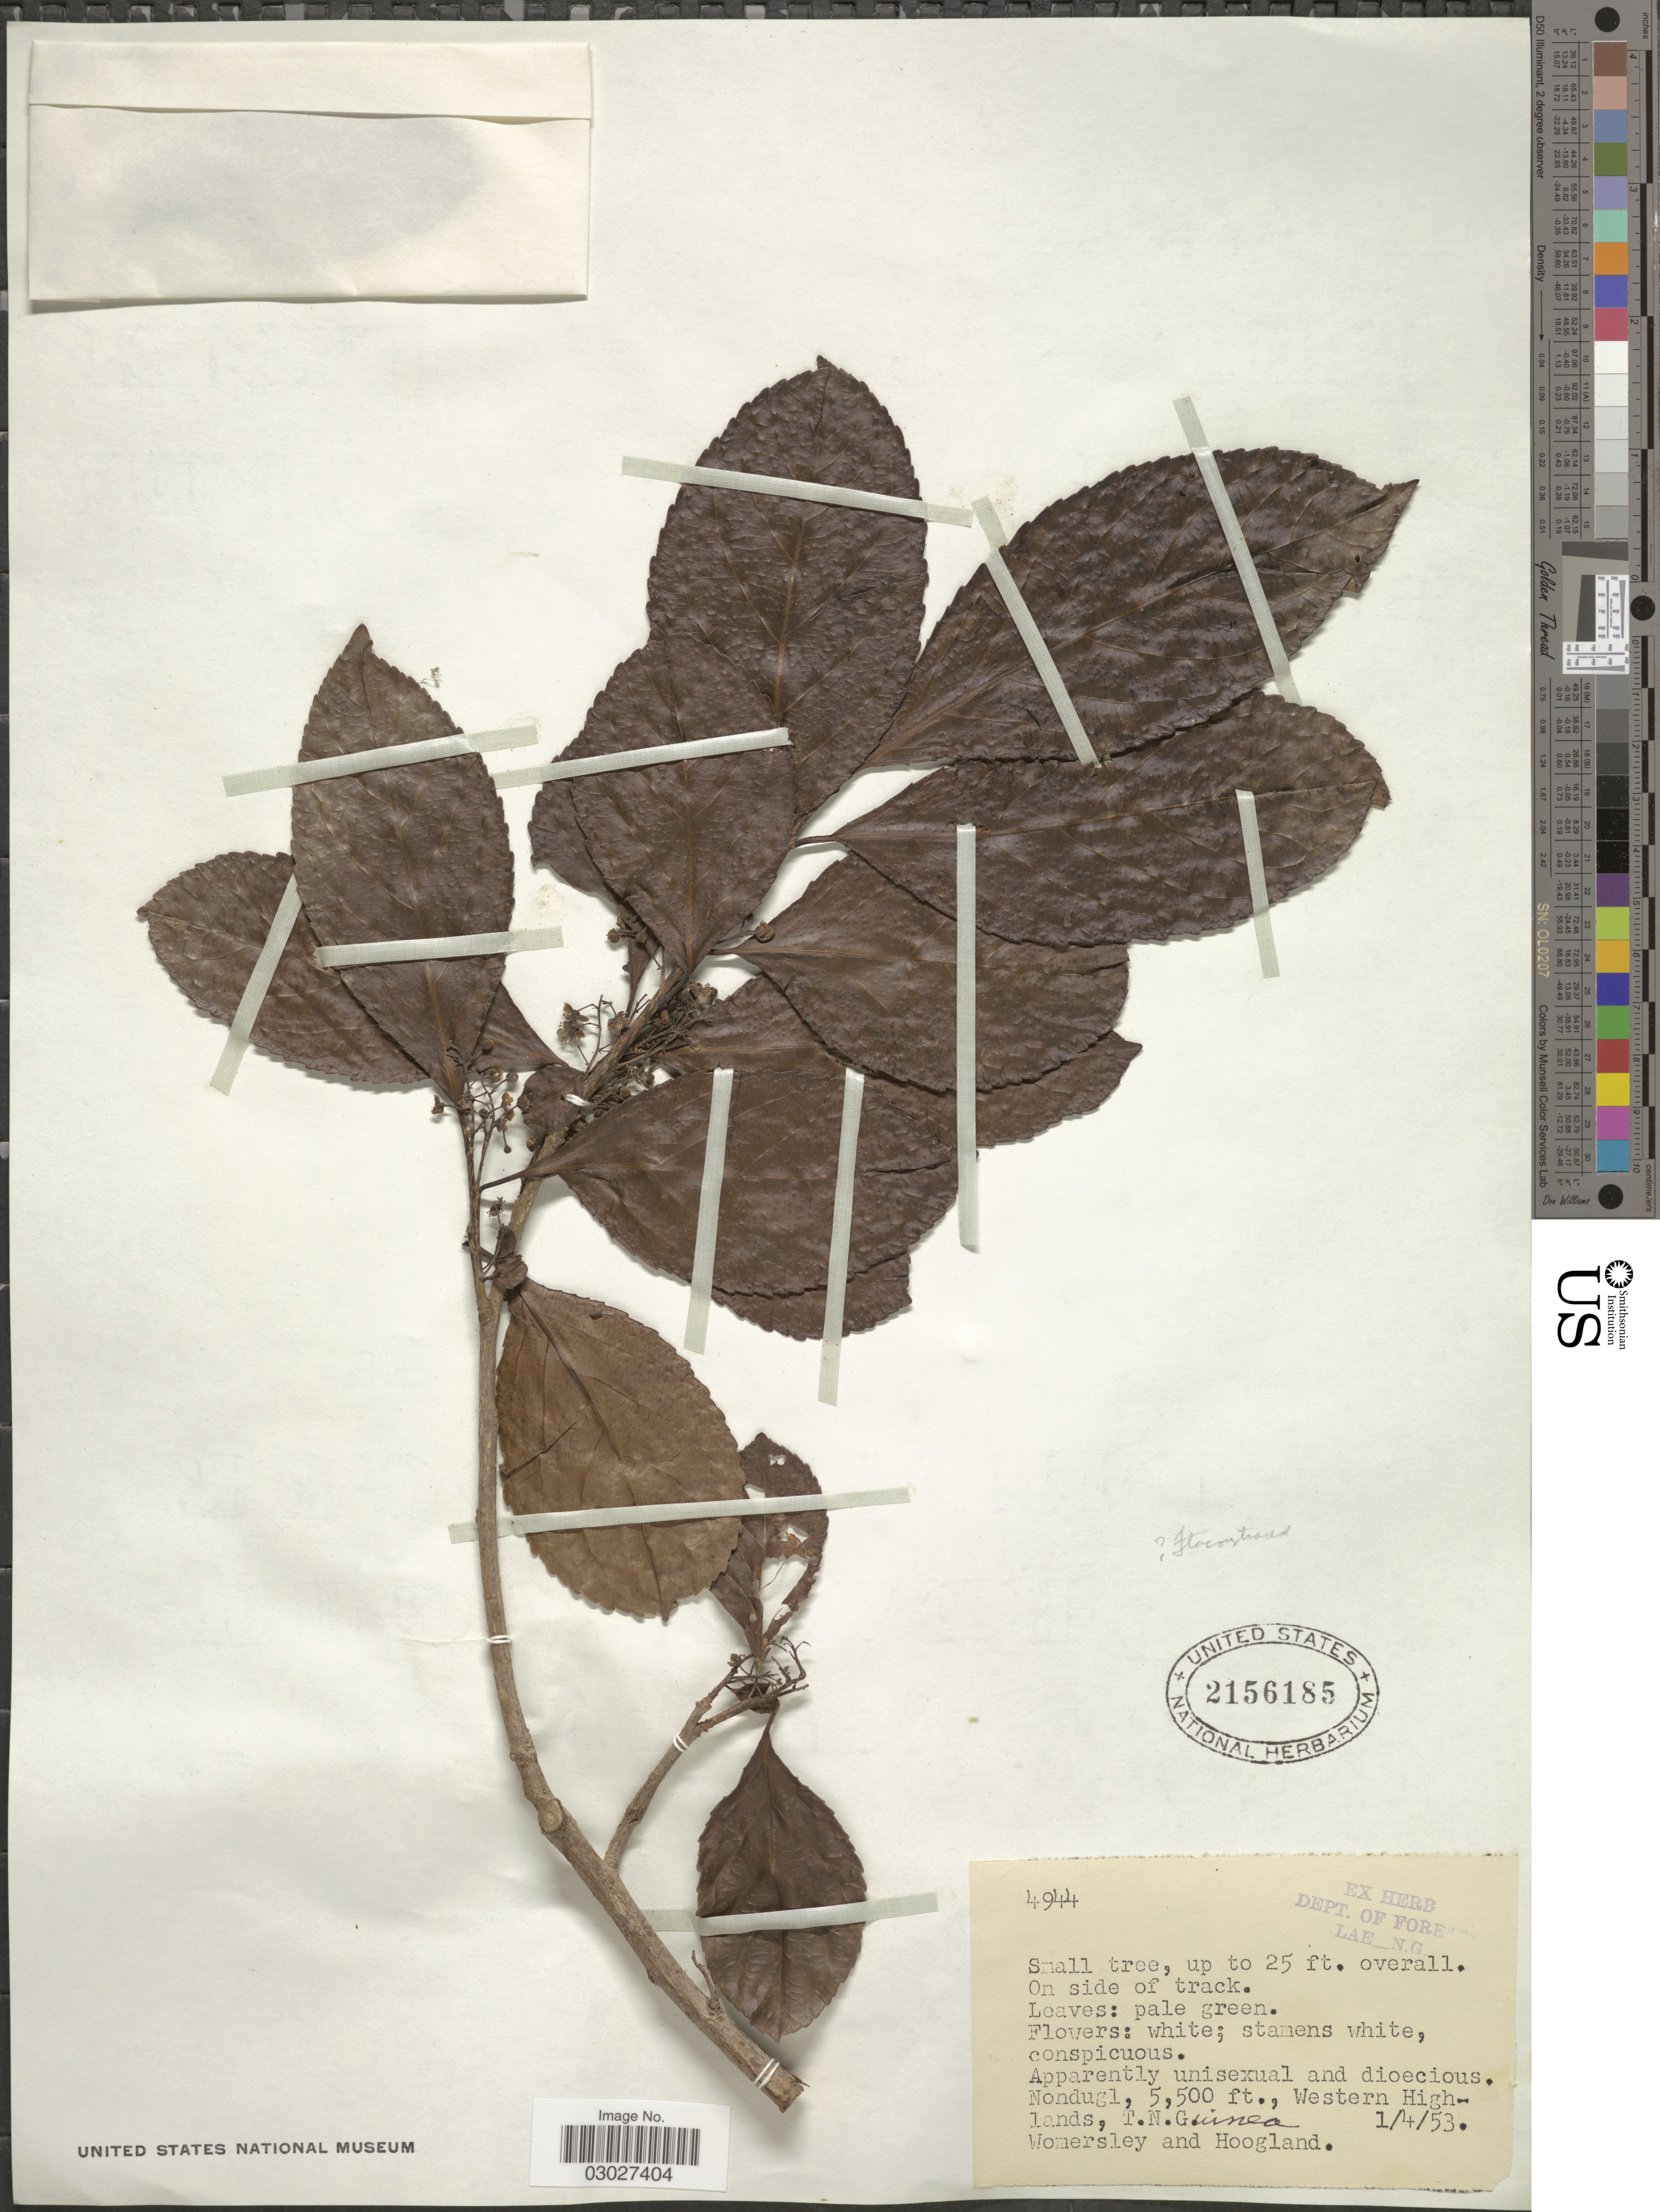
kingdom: Plantae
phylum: Tracheophyta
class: Magnoliopsida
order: Malpighiales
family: Salicaceae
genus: Xylosma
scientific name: Xylosma sumatrana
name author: Slooten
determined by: Sleumer, H. O.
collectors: Womersley & Hoogland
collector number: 4944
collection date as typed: Transcribed d/m/y: 1/4/53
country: Papua New Guinea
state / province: Manus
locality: Nondugl., Western Highlands, T.N.Guinea.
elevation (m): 1676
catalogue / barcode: US 2156185